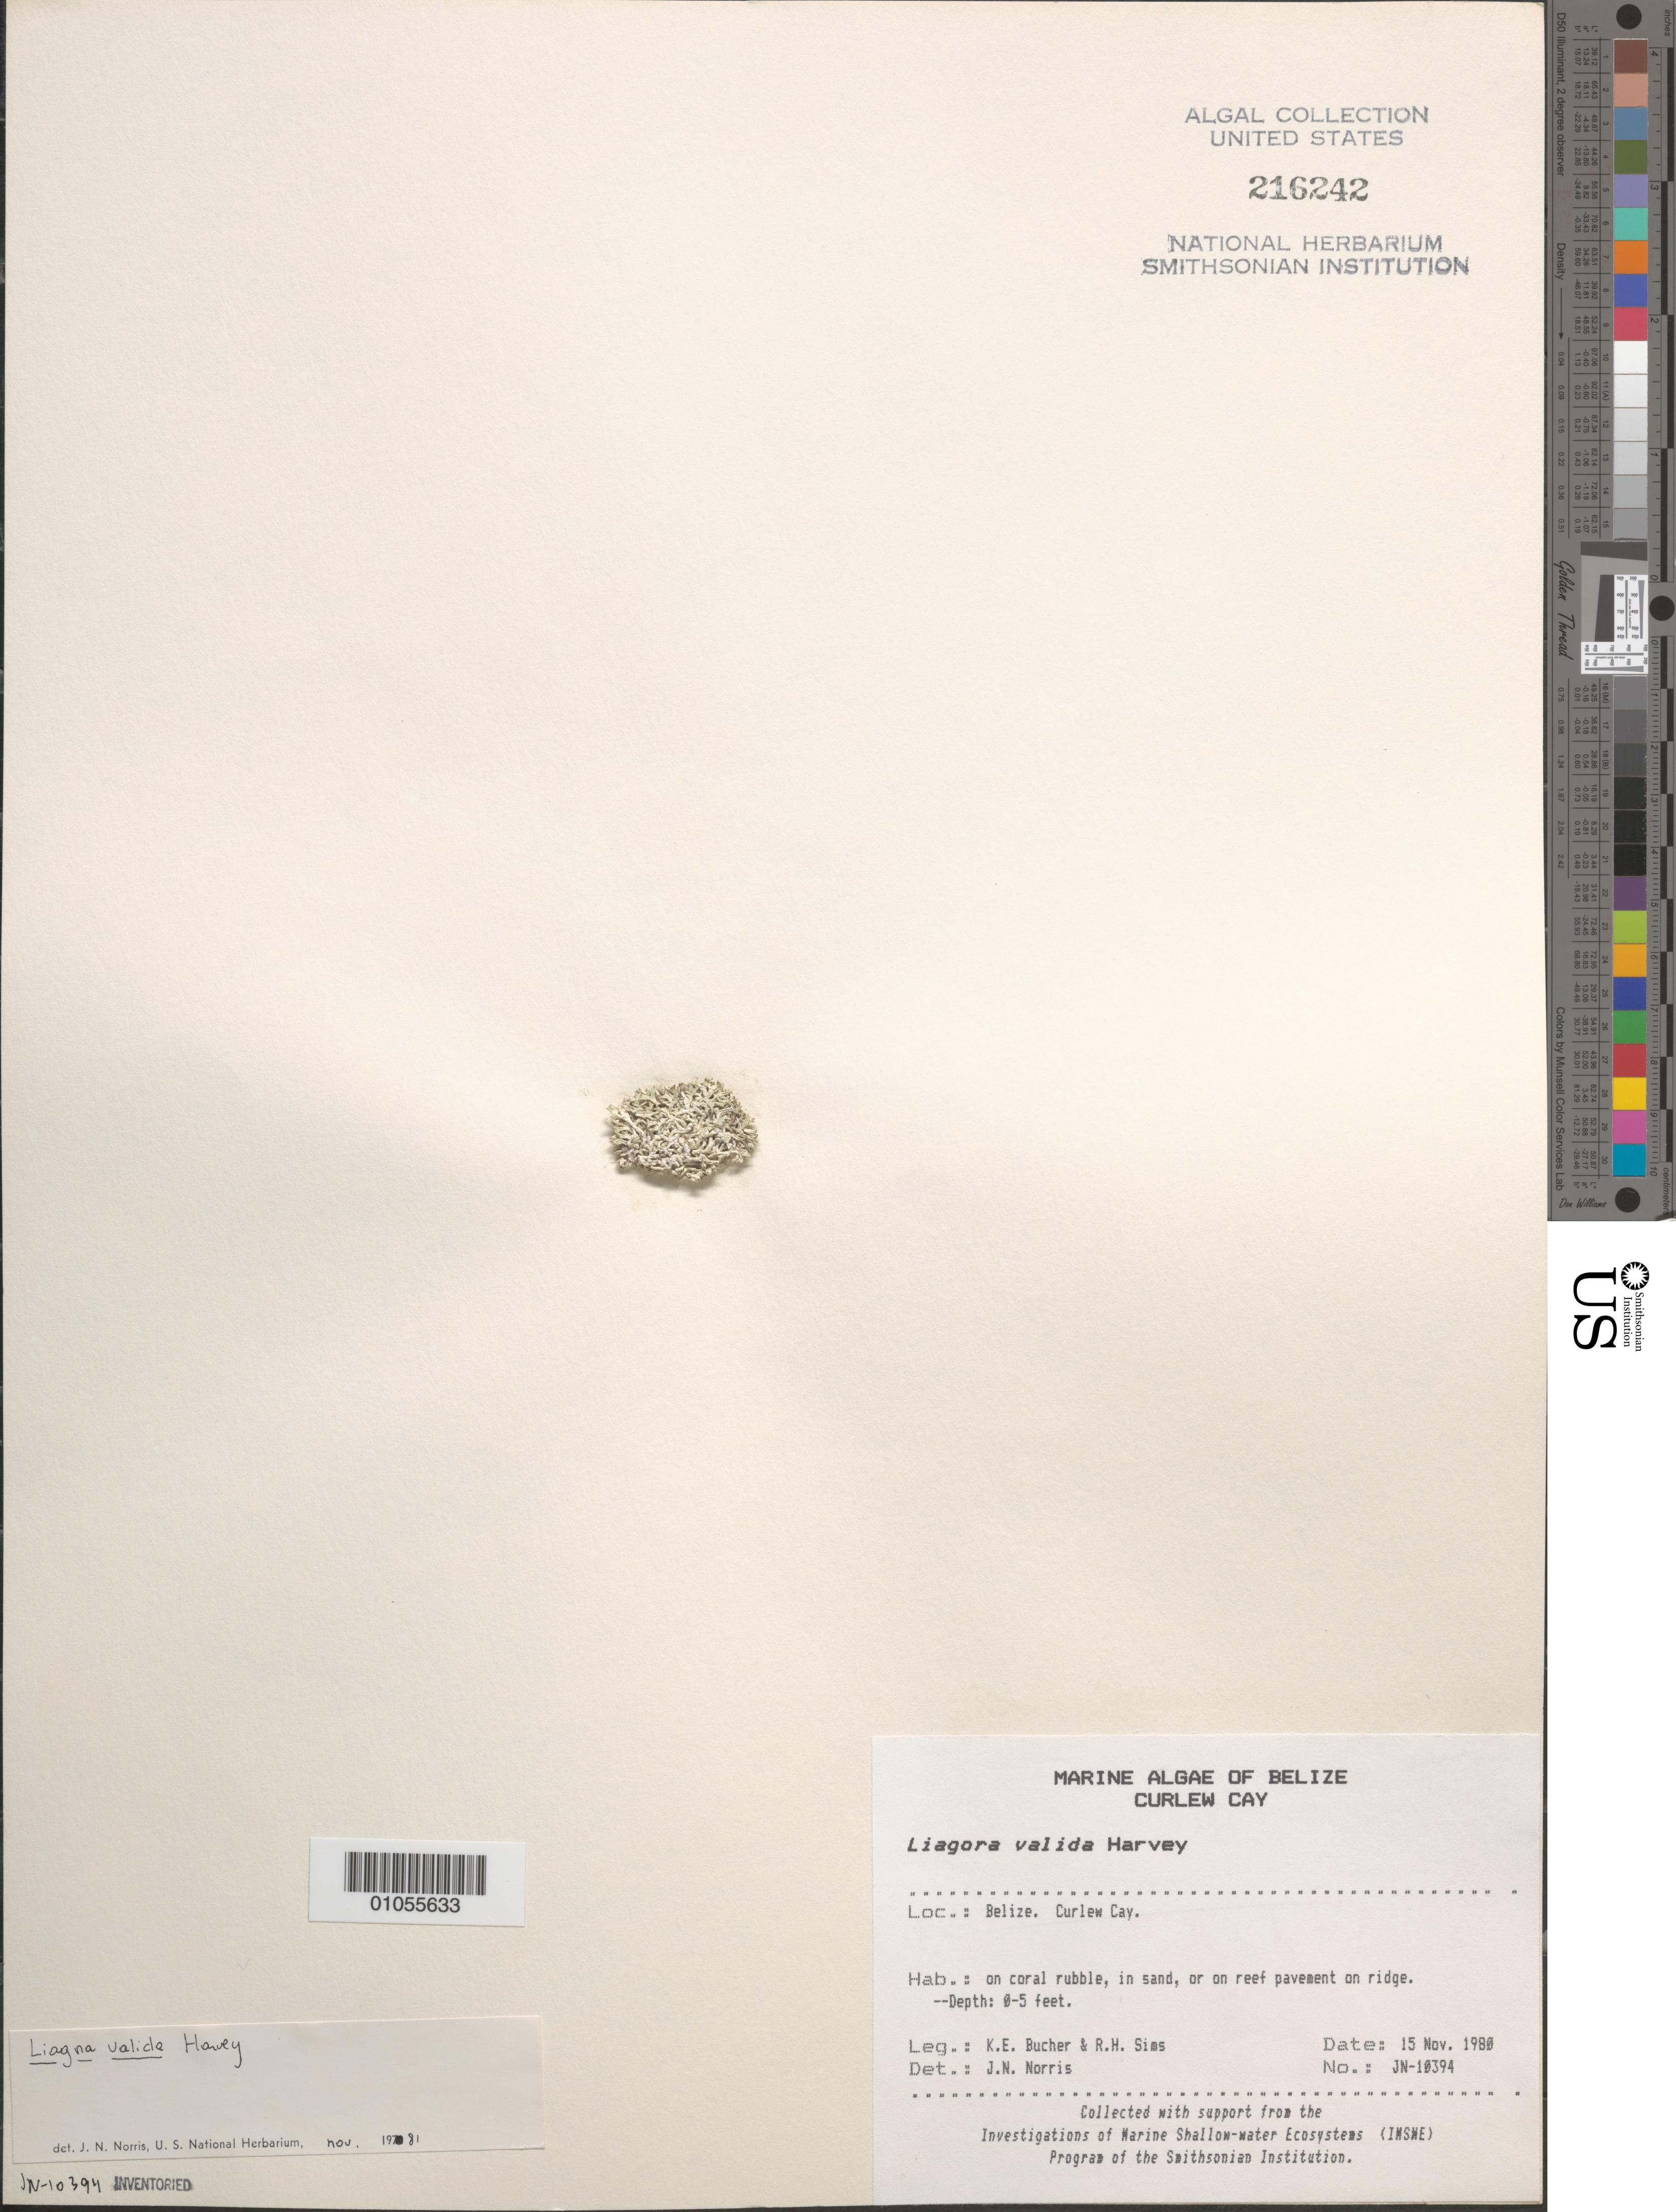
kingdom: Plantae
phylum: Rhodophyta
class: Florideophyceae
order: Nemaliales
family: Liagoraceae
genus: Titanophycus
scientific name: Titanophycus validus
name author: (Harv.) Huisman et al.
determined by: Algae name updating Project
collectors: K. E. Bucher & R. H. Sims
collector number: JN-10394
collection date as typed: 15 Nov 1980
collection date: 1980-11-15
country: Belize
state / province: Stann Creek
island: Curlew Cay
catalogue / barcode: US 216242